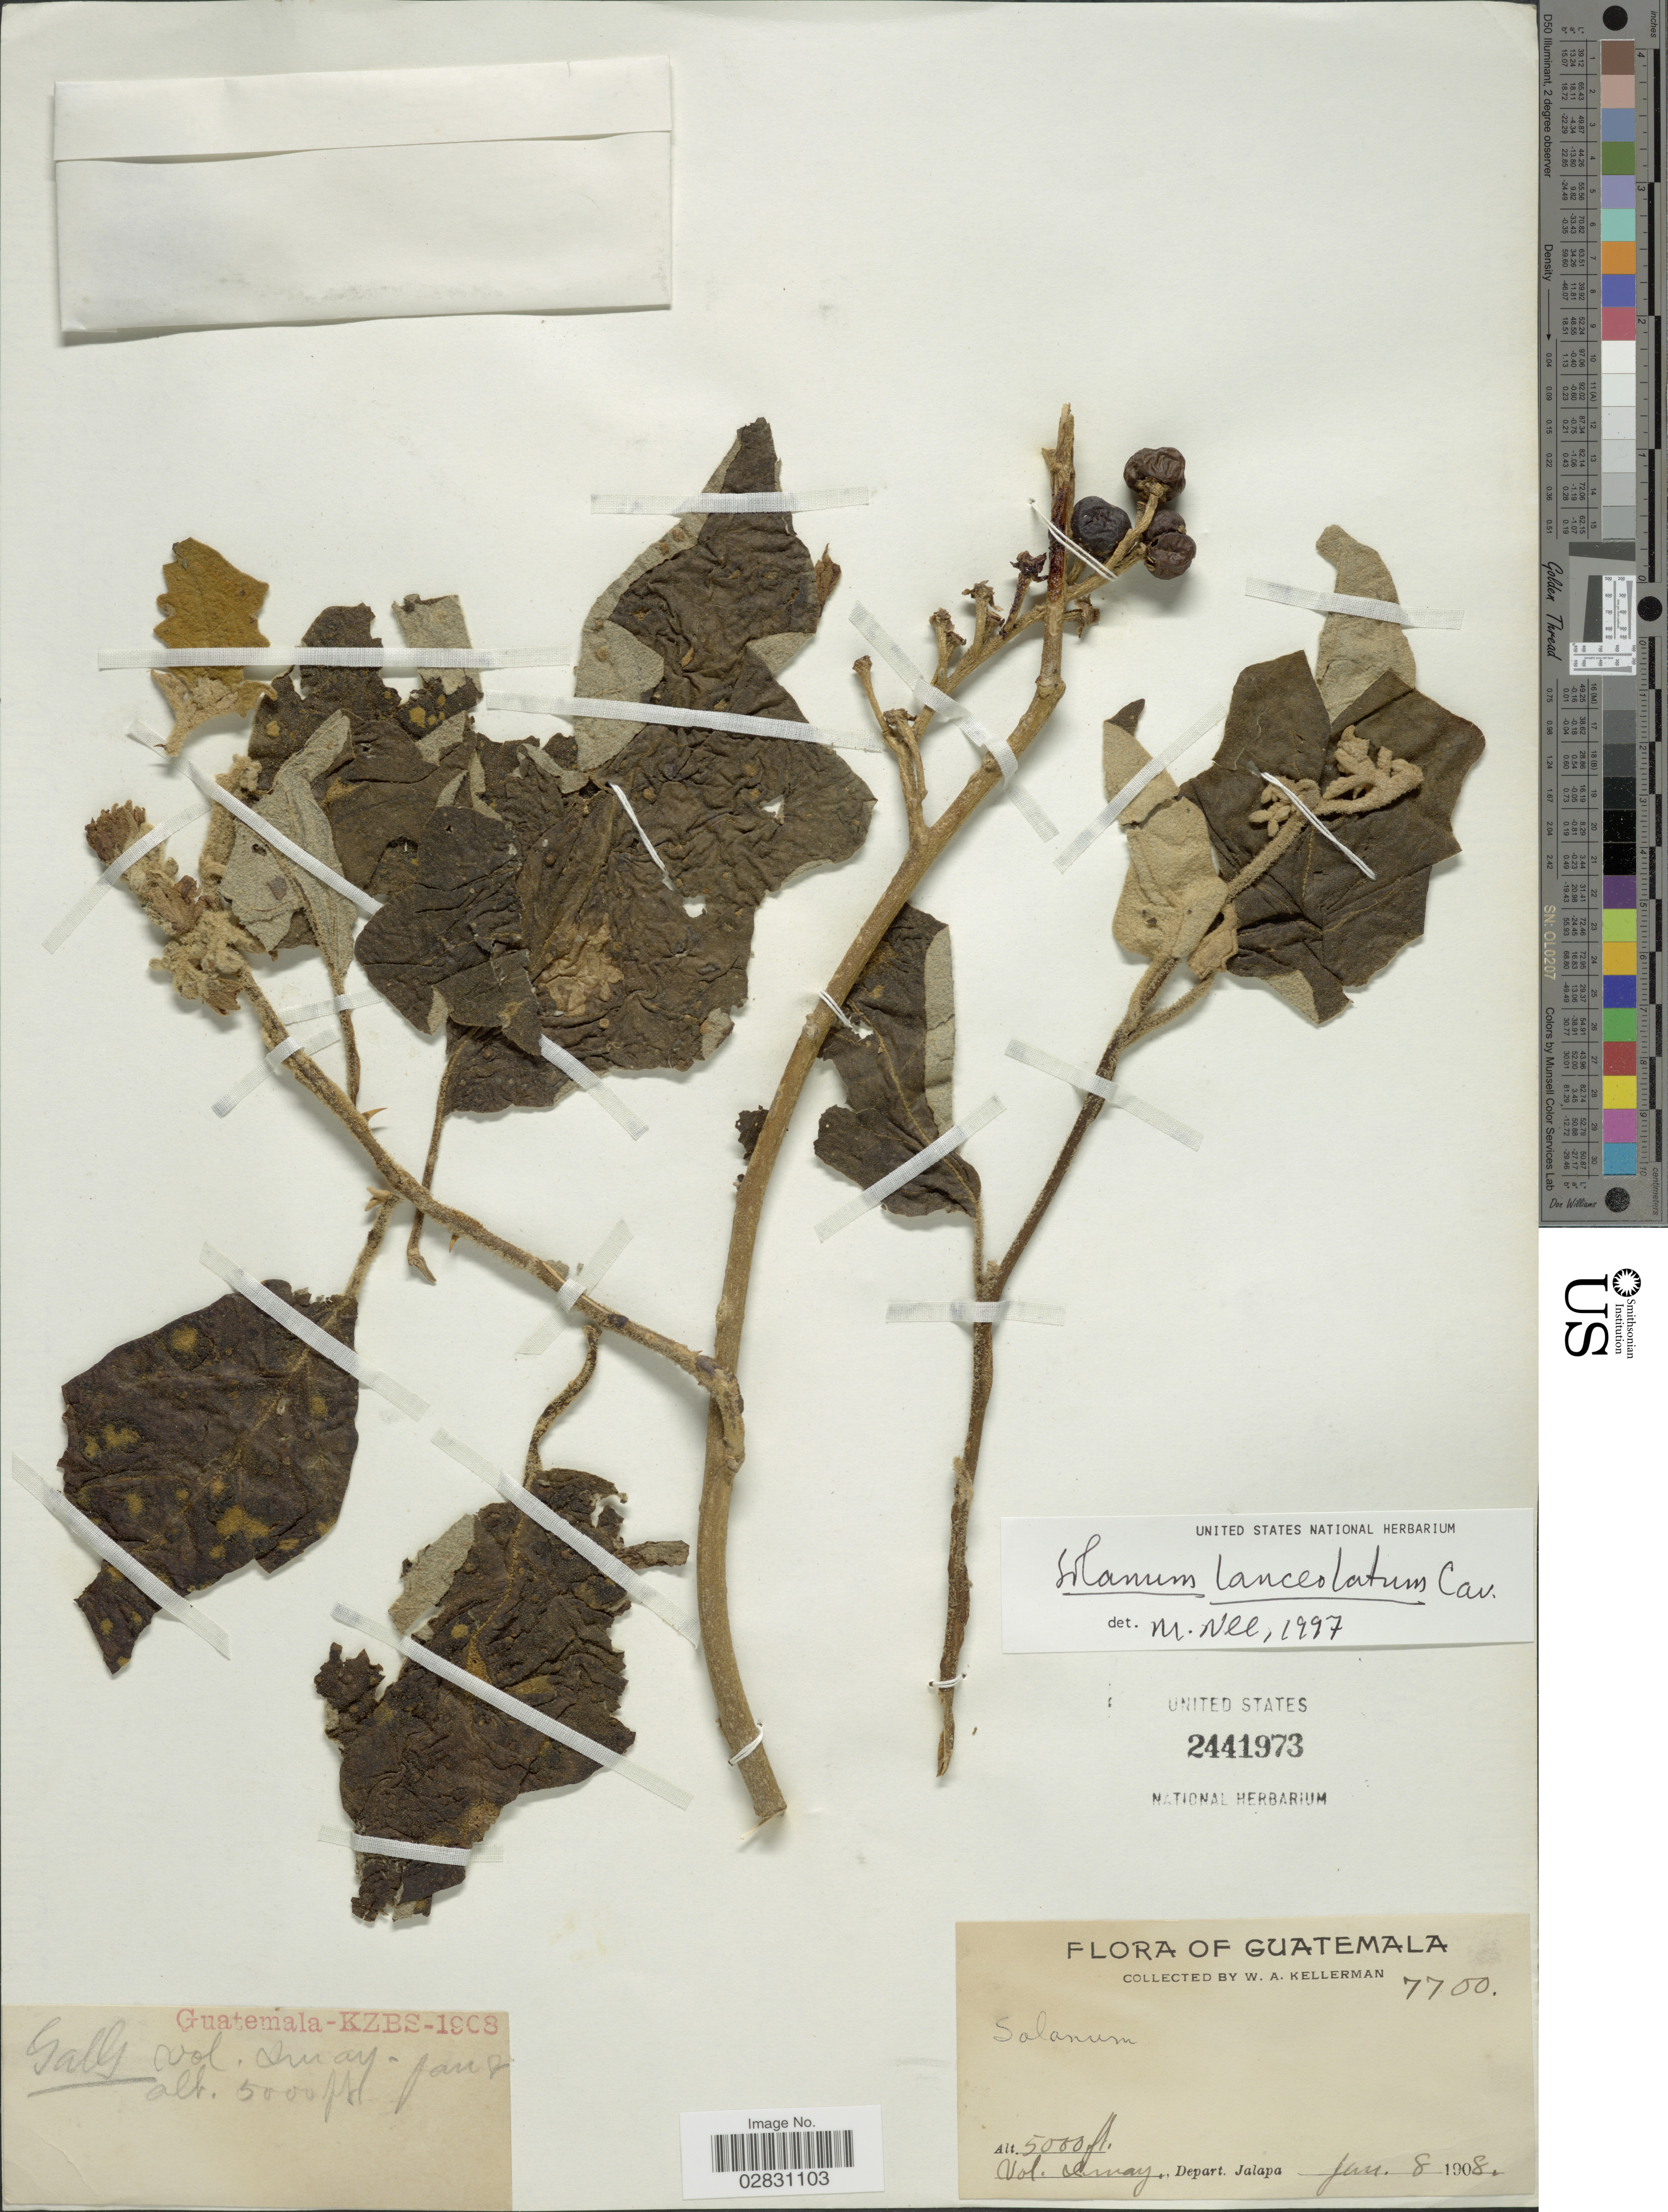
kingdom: Plantae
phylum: Tracheophyta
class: Magnoliopsida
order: Solanales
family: Solanaceae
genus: Solanum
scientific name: Solanum lanceolatum Berthault, nom. illeg.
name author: Berthault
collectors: W. Kellerman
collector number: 7700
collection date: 1908-01-08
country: Guatemala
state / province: Jalapa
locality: Vol. Jumay, Depart. Jalapa.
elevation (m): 1524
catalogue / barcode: US 2441973